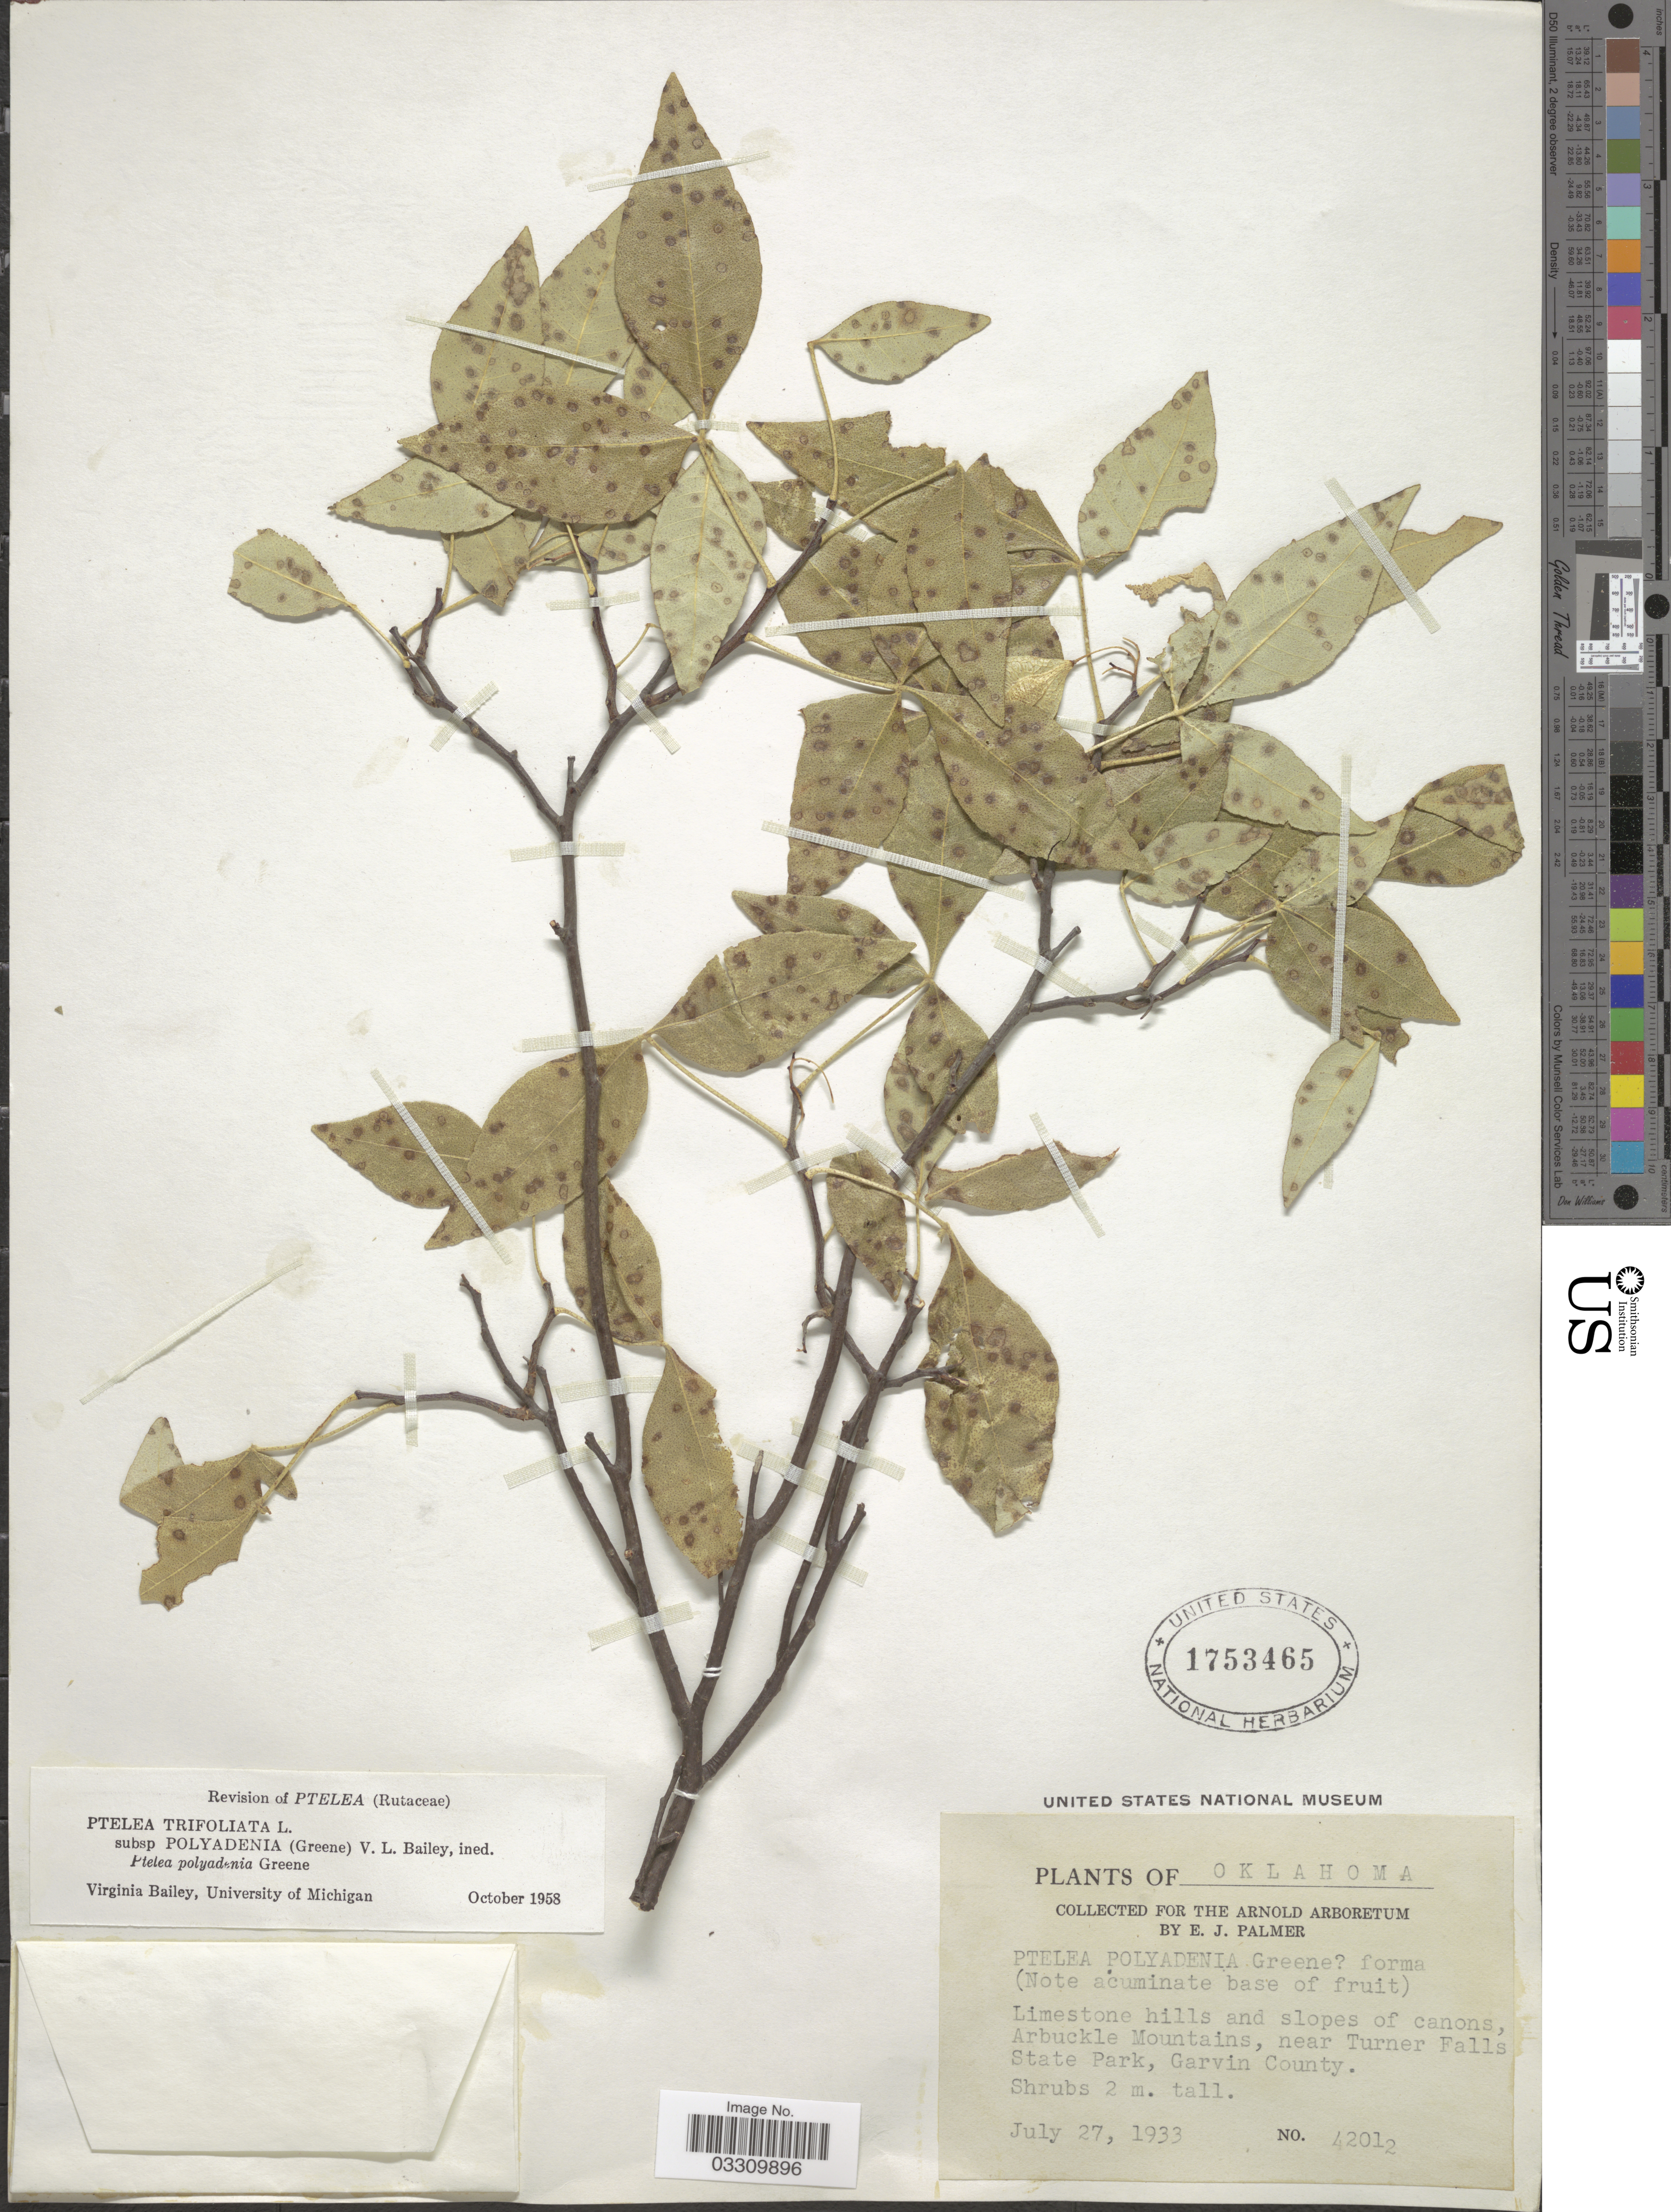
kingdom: Plantae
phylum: Tracheophyta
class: Magnoliopsida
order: Sapindales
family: Rutaceae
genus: Ptelea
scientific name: Ptelea trifoliata subsp. polyadenia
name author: (Greene) V. L. Bailey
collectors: E. J. Palmer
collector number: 42012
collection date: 1933-07-27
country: United States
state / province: Oklahoma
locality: Limestone hills and slopes of canons Arbuckle Mountains, near Turner Falls State Park, Garvin County.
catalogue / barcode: US 1753465